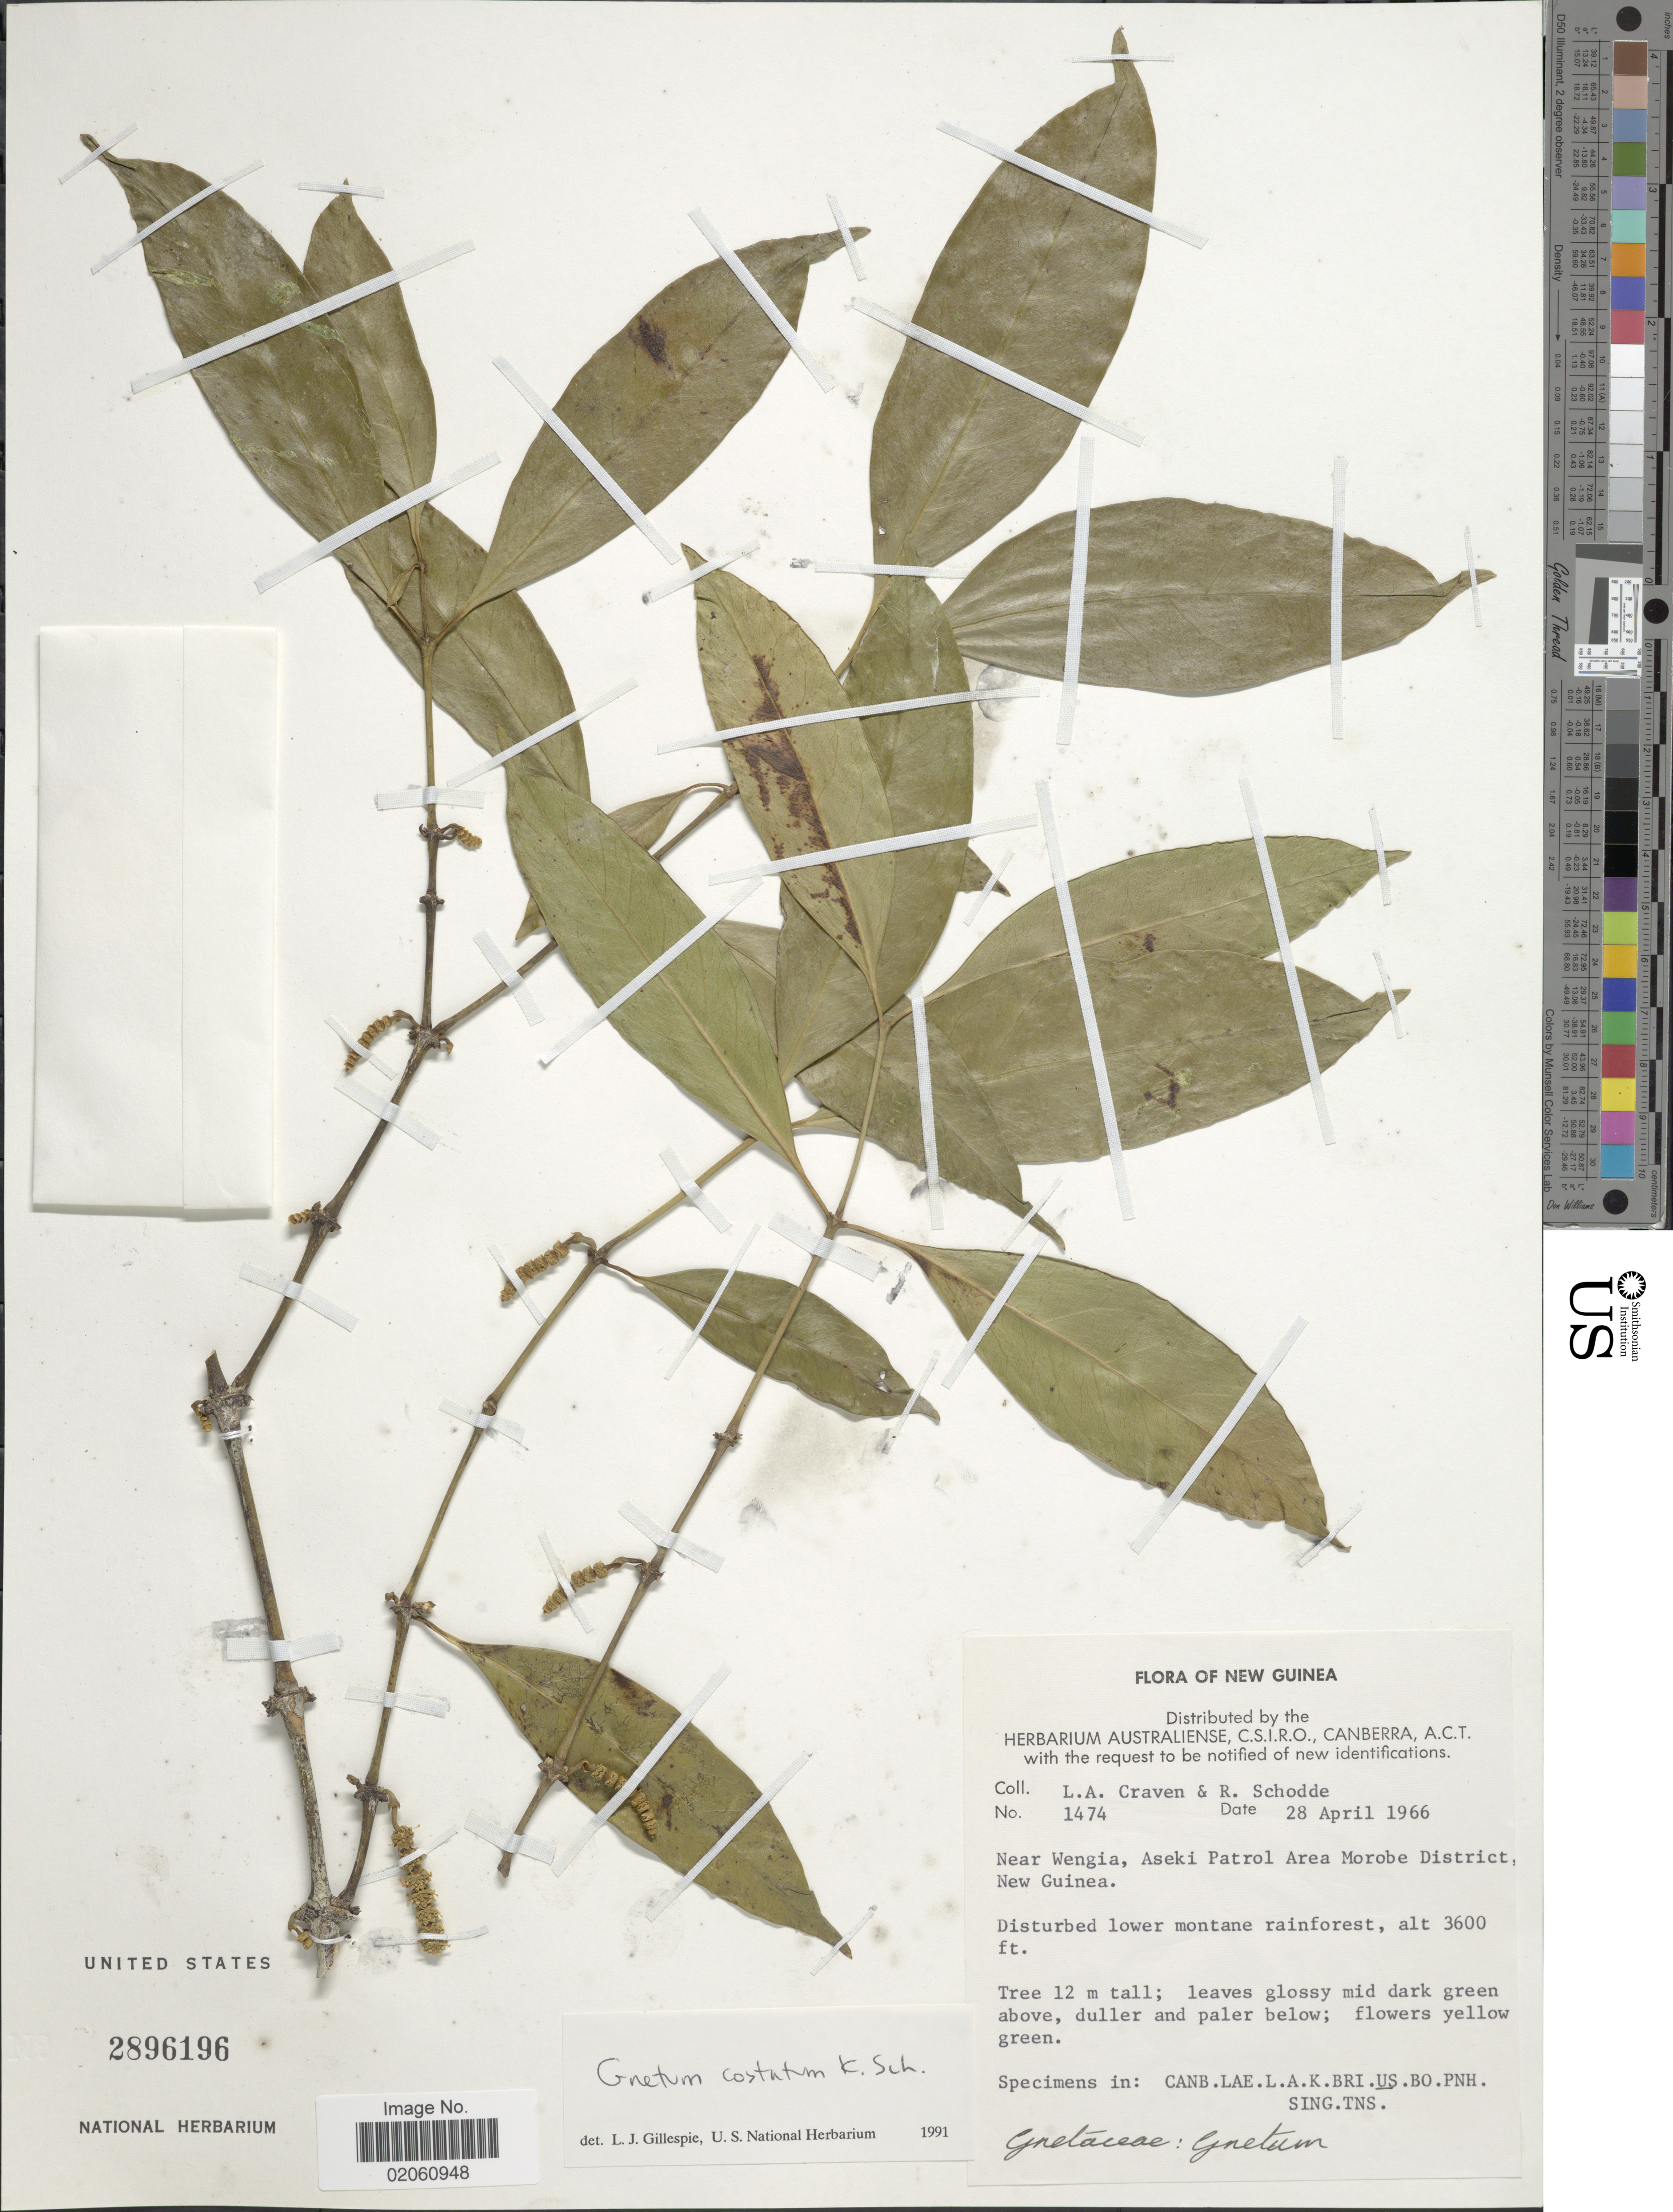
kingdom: Plantae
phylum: Tracheophyta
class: Gnetopsida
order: Gnetales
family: Gnetaceae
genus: Gnetum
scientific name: Gnetum costatum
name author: K. Schum.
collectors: L. A. Craven & R. Schodde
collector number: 1474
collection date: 1966-04-28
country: Papua New Guinea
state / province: Morobe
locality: New Guinea, Near Wengia, Aseki Patrol Area Morobe District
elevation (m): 1097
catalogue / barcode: US 2896196